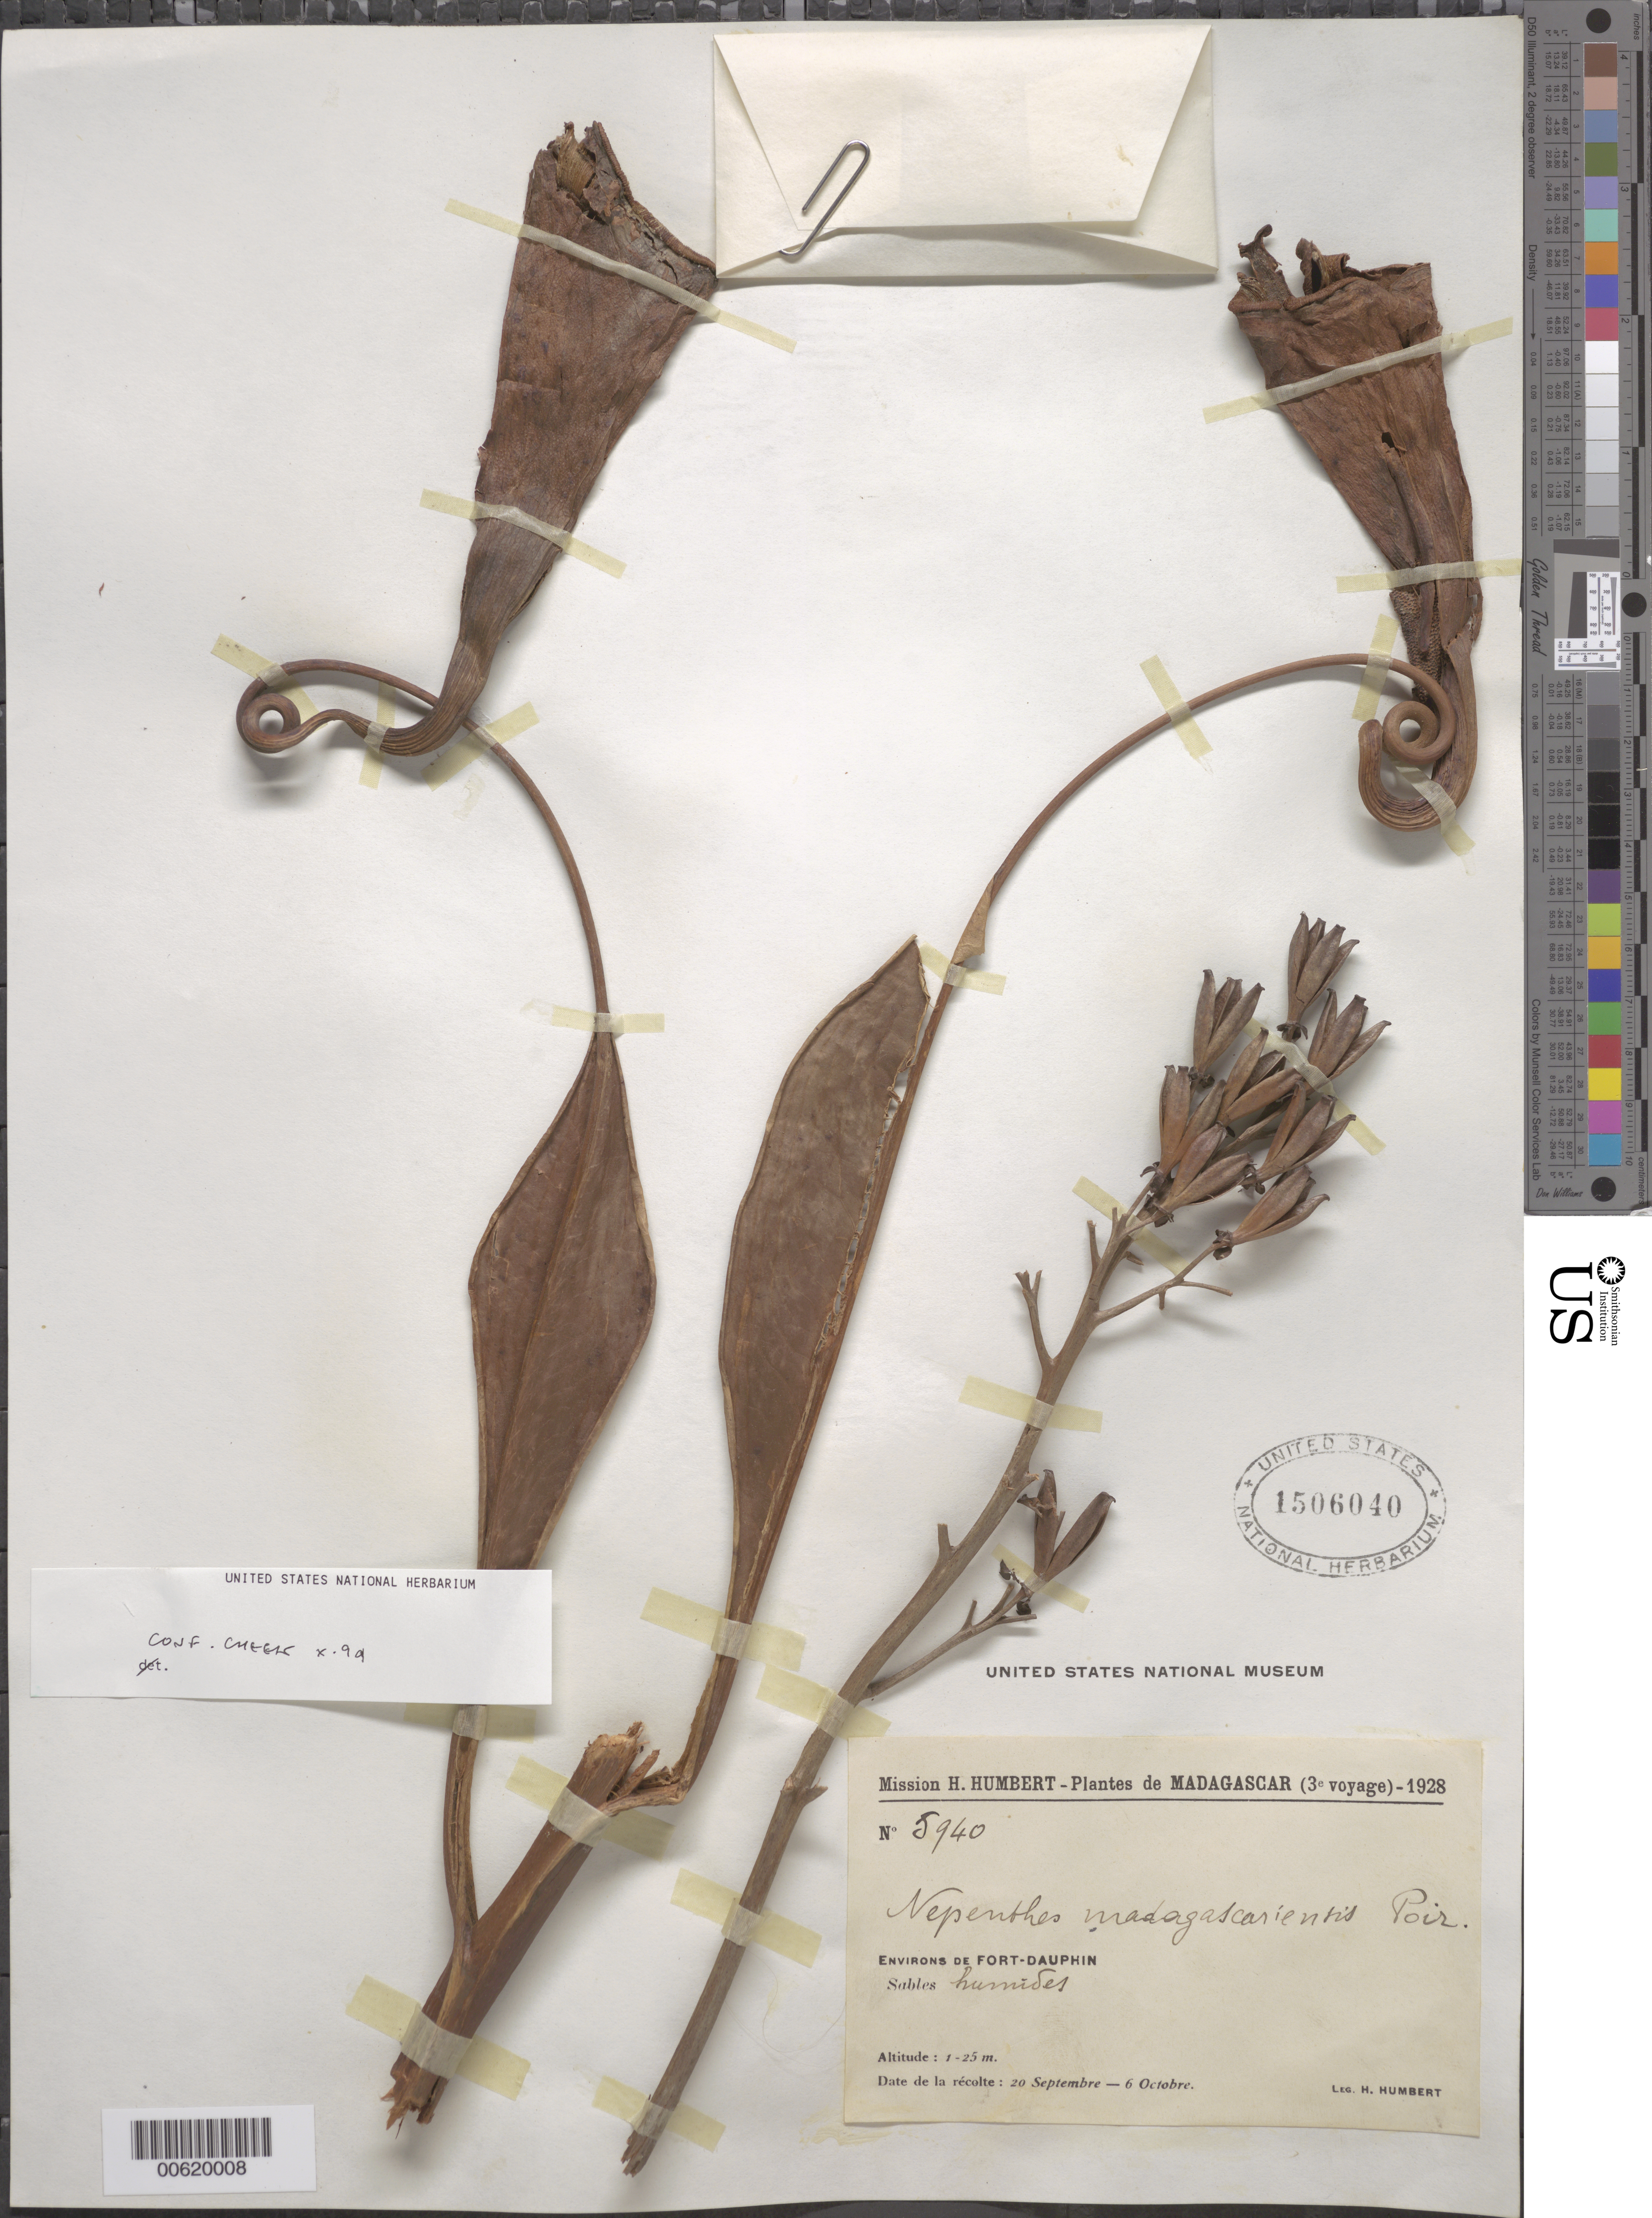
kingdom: Plantae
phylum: Tracheophyta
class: Magnoliopsida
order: Caryophyllales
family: Nepenthaceae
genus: Nepenthes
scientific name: Nepenthes madagascariensis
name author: Poir.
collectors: H. Humbert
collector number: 5940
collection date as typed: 20 Sep 1928 to 06 Oct 1928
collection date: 1928-09-20/1928-10-06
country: Madagascar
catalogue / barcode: US 1506040